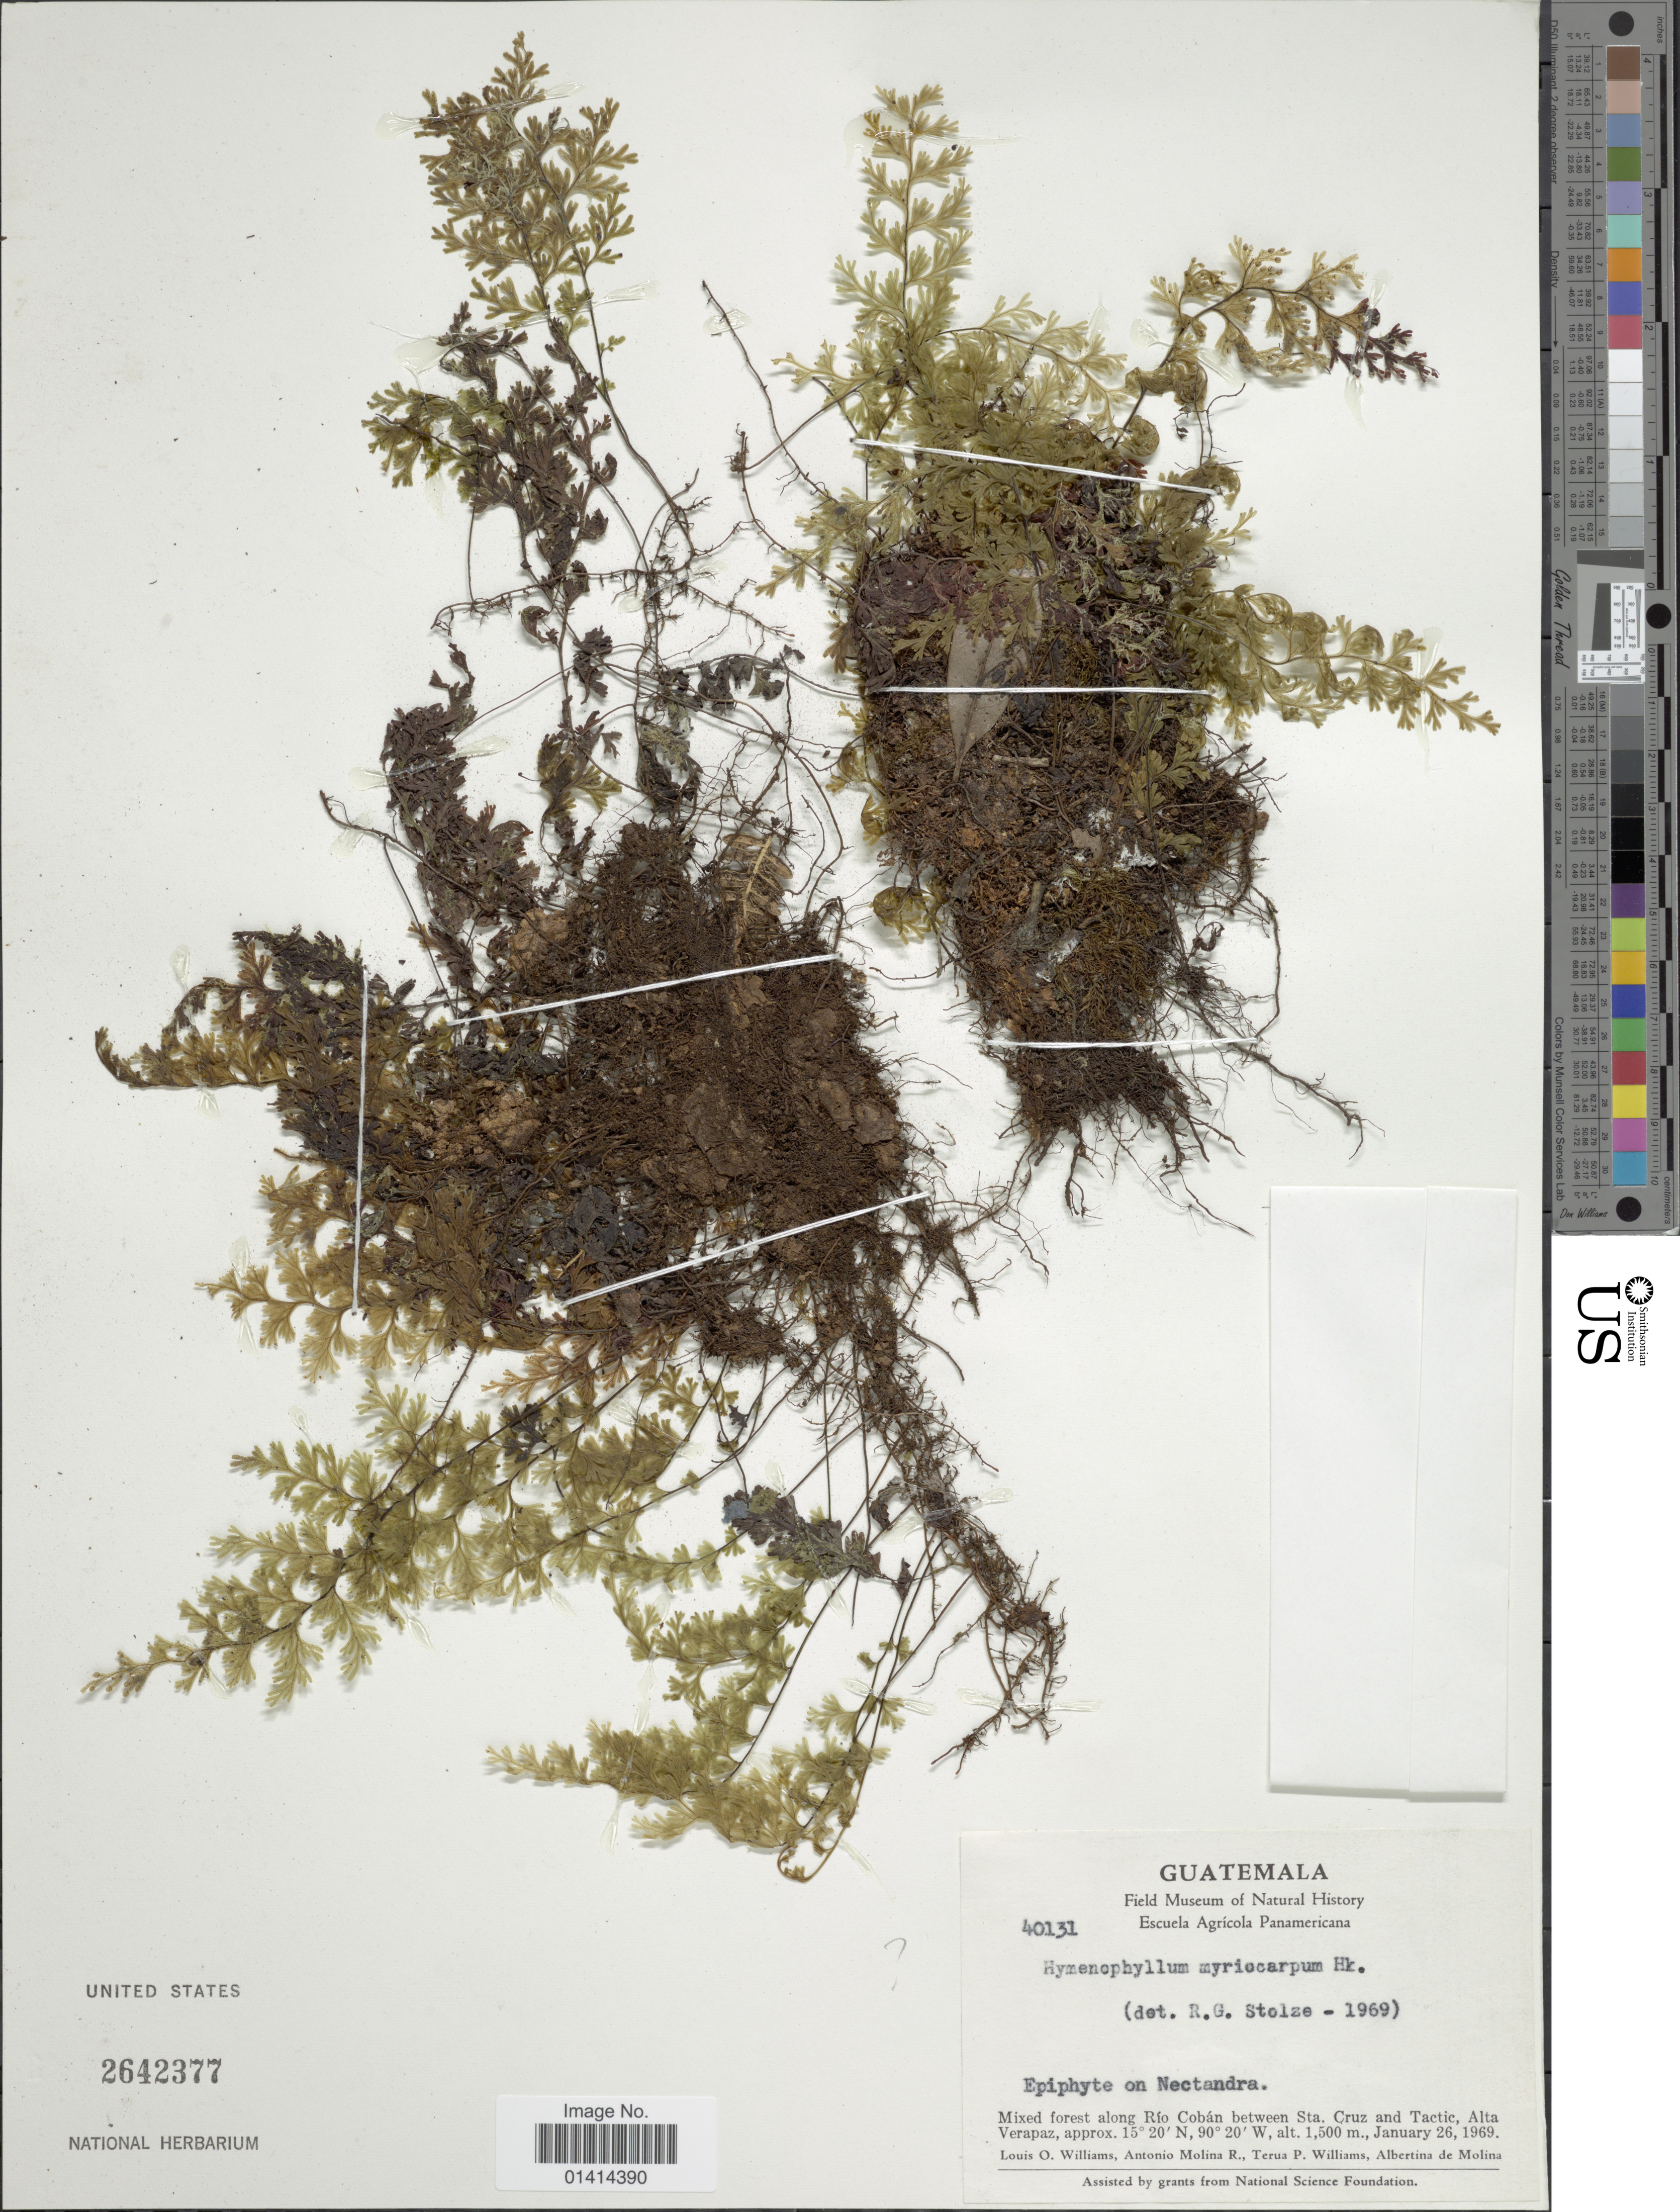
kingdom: Plantae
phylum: Tracheophyta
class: Polypodiopsida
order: Hymenophyllales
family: Hymenophyllaceae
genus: Hymenophyllum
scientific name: Hymenophyllum myriocarpum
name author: Hook.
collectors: L. O. Williams, A. R. Molina, T. P. Williams & A. R. Molina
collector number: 40131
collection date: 1969-01-26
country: Guatemala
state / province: Alta Verapaz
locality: Mixed forest along Río Cobán between Sta Cruz and Tactic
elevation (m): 1500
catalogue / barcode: US 2642377